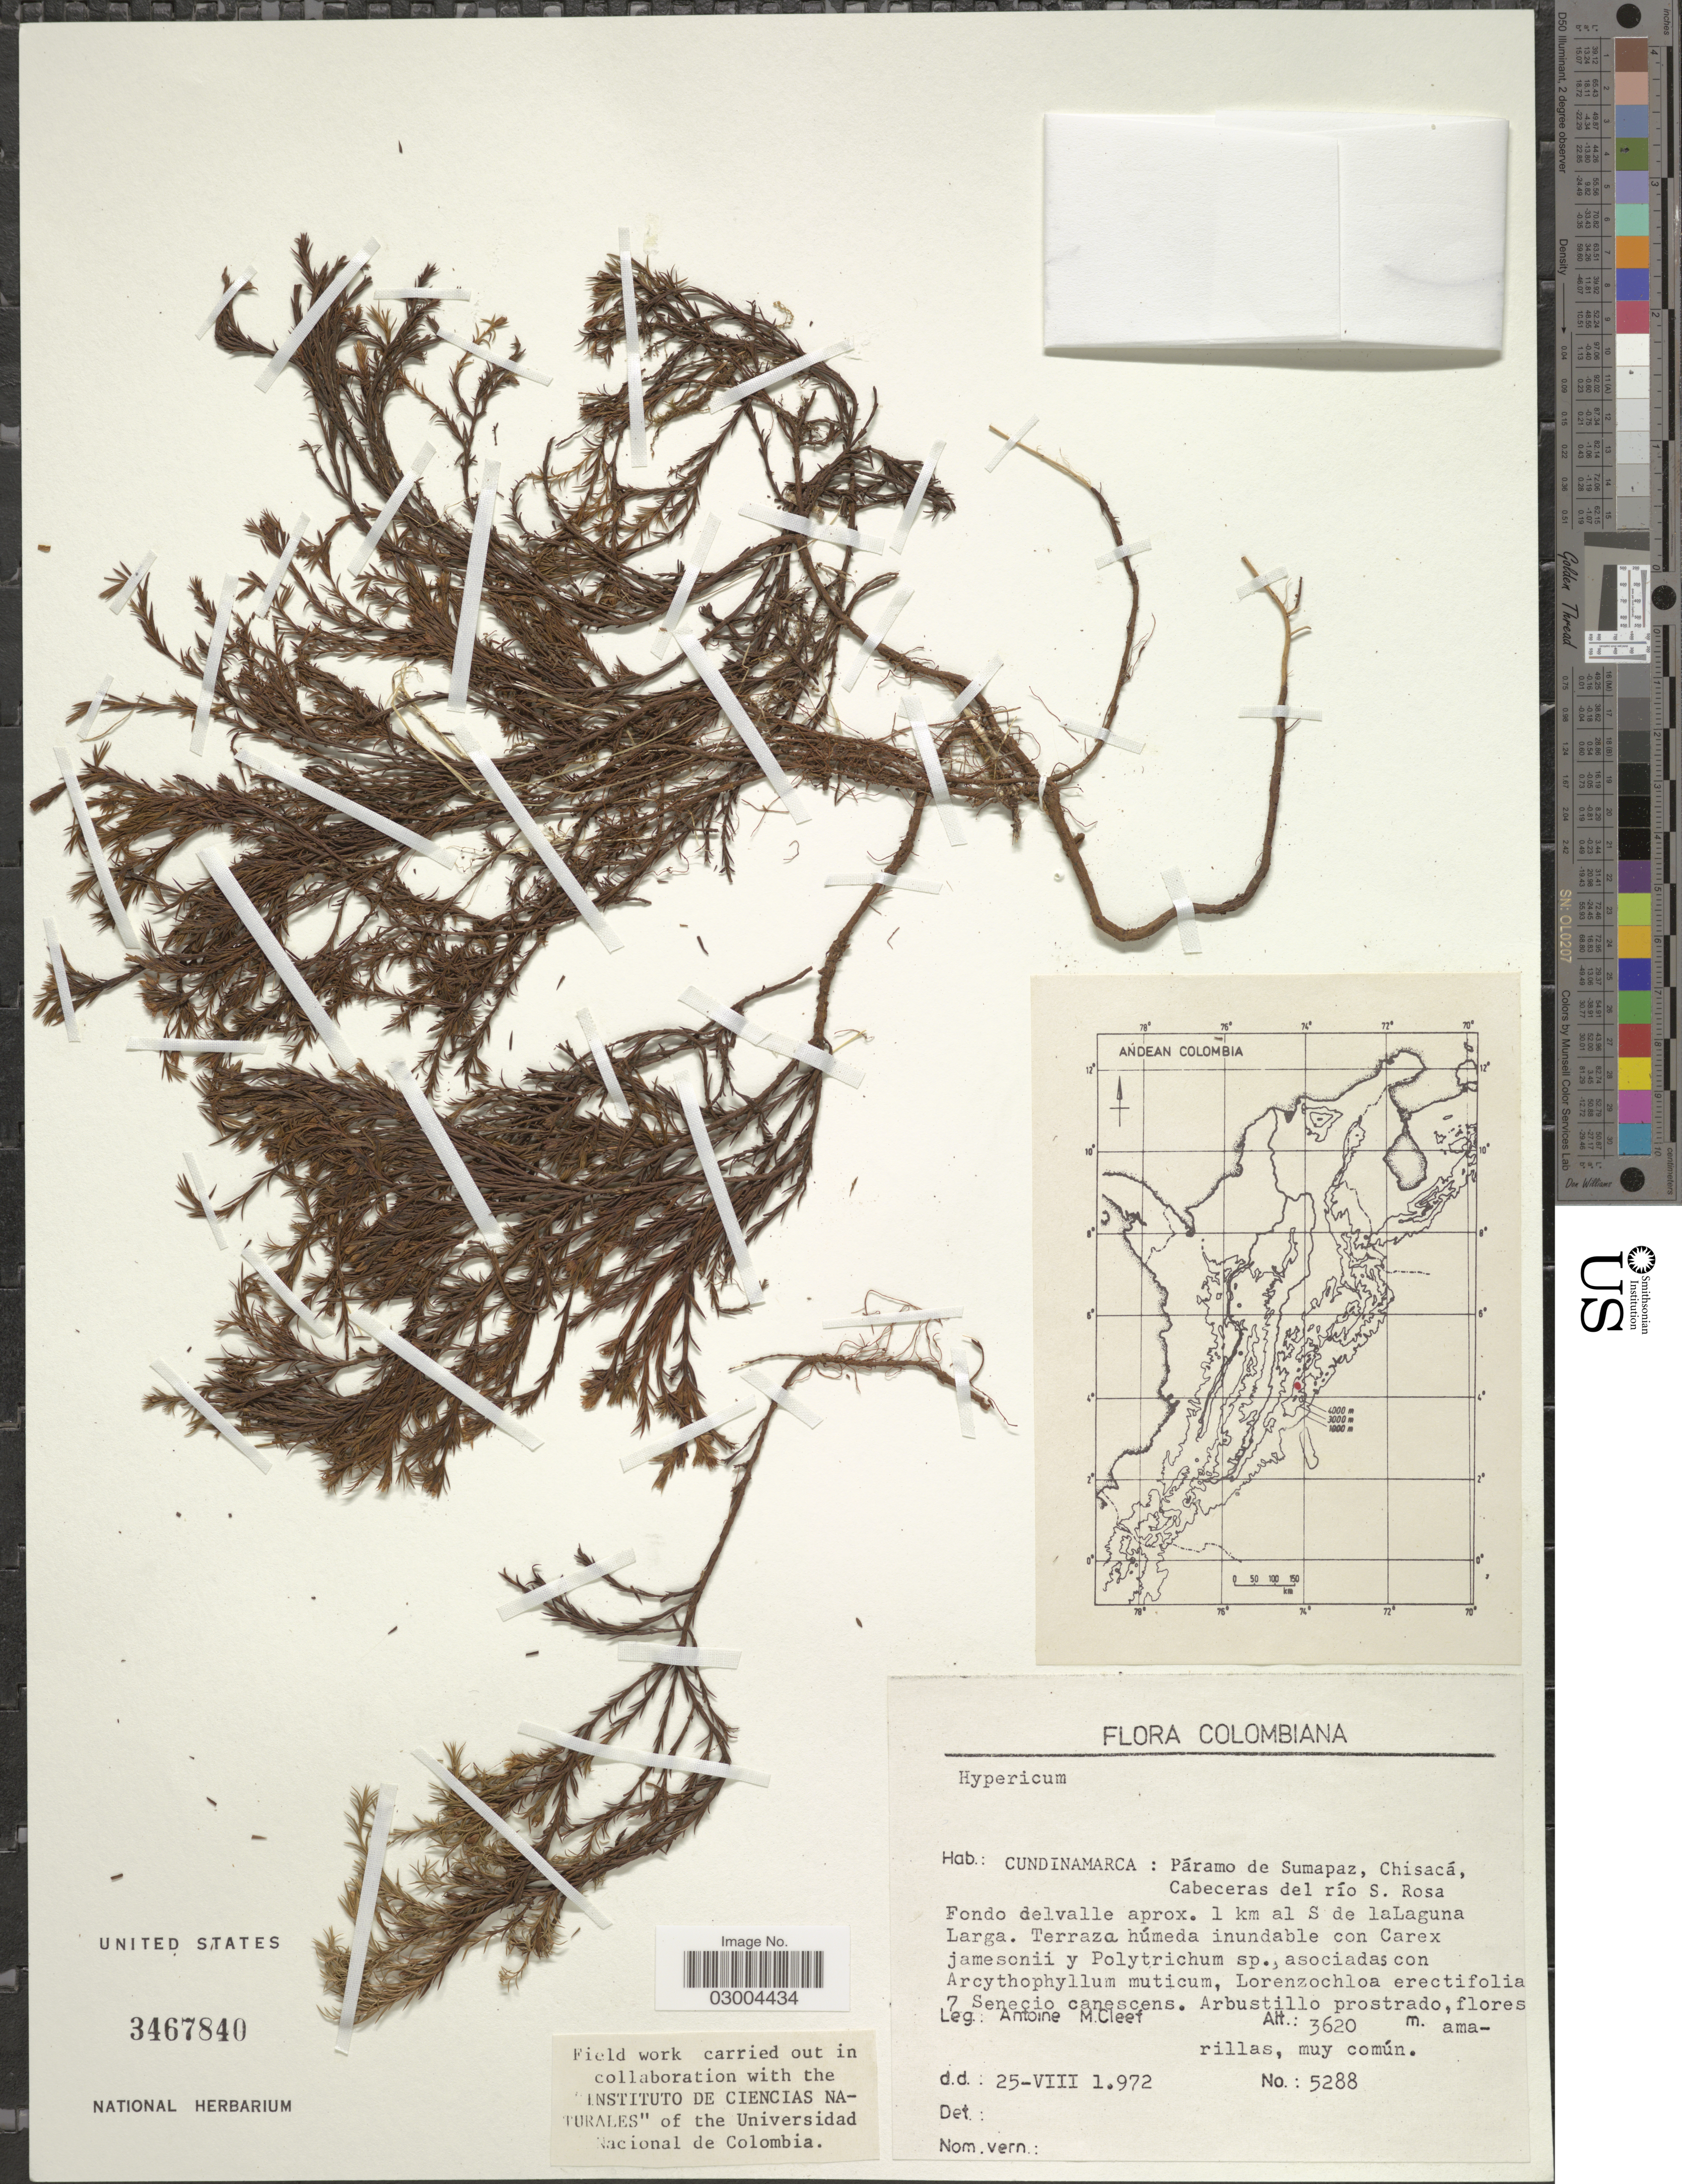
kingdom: Plantae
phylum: Tracheophyta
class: Magnoliopsida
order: Malpighiales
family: Hypericaceae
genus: Hypericum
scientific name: Hypericum sp.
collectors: A. M. Cleef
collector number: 5288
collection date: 1972-08-25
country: Colombia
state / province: Cundinamarca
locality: Páramo de Sumapaz, Chisacá, Cabeceras del río S. Rosa. Fondo delvalle aprox. 1 km al S de la Laguna Larga.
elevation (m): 3620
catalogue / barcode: US 3467840